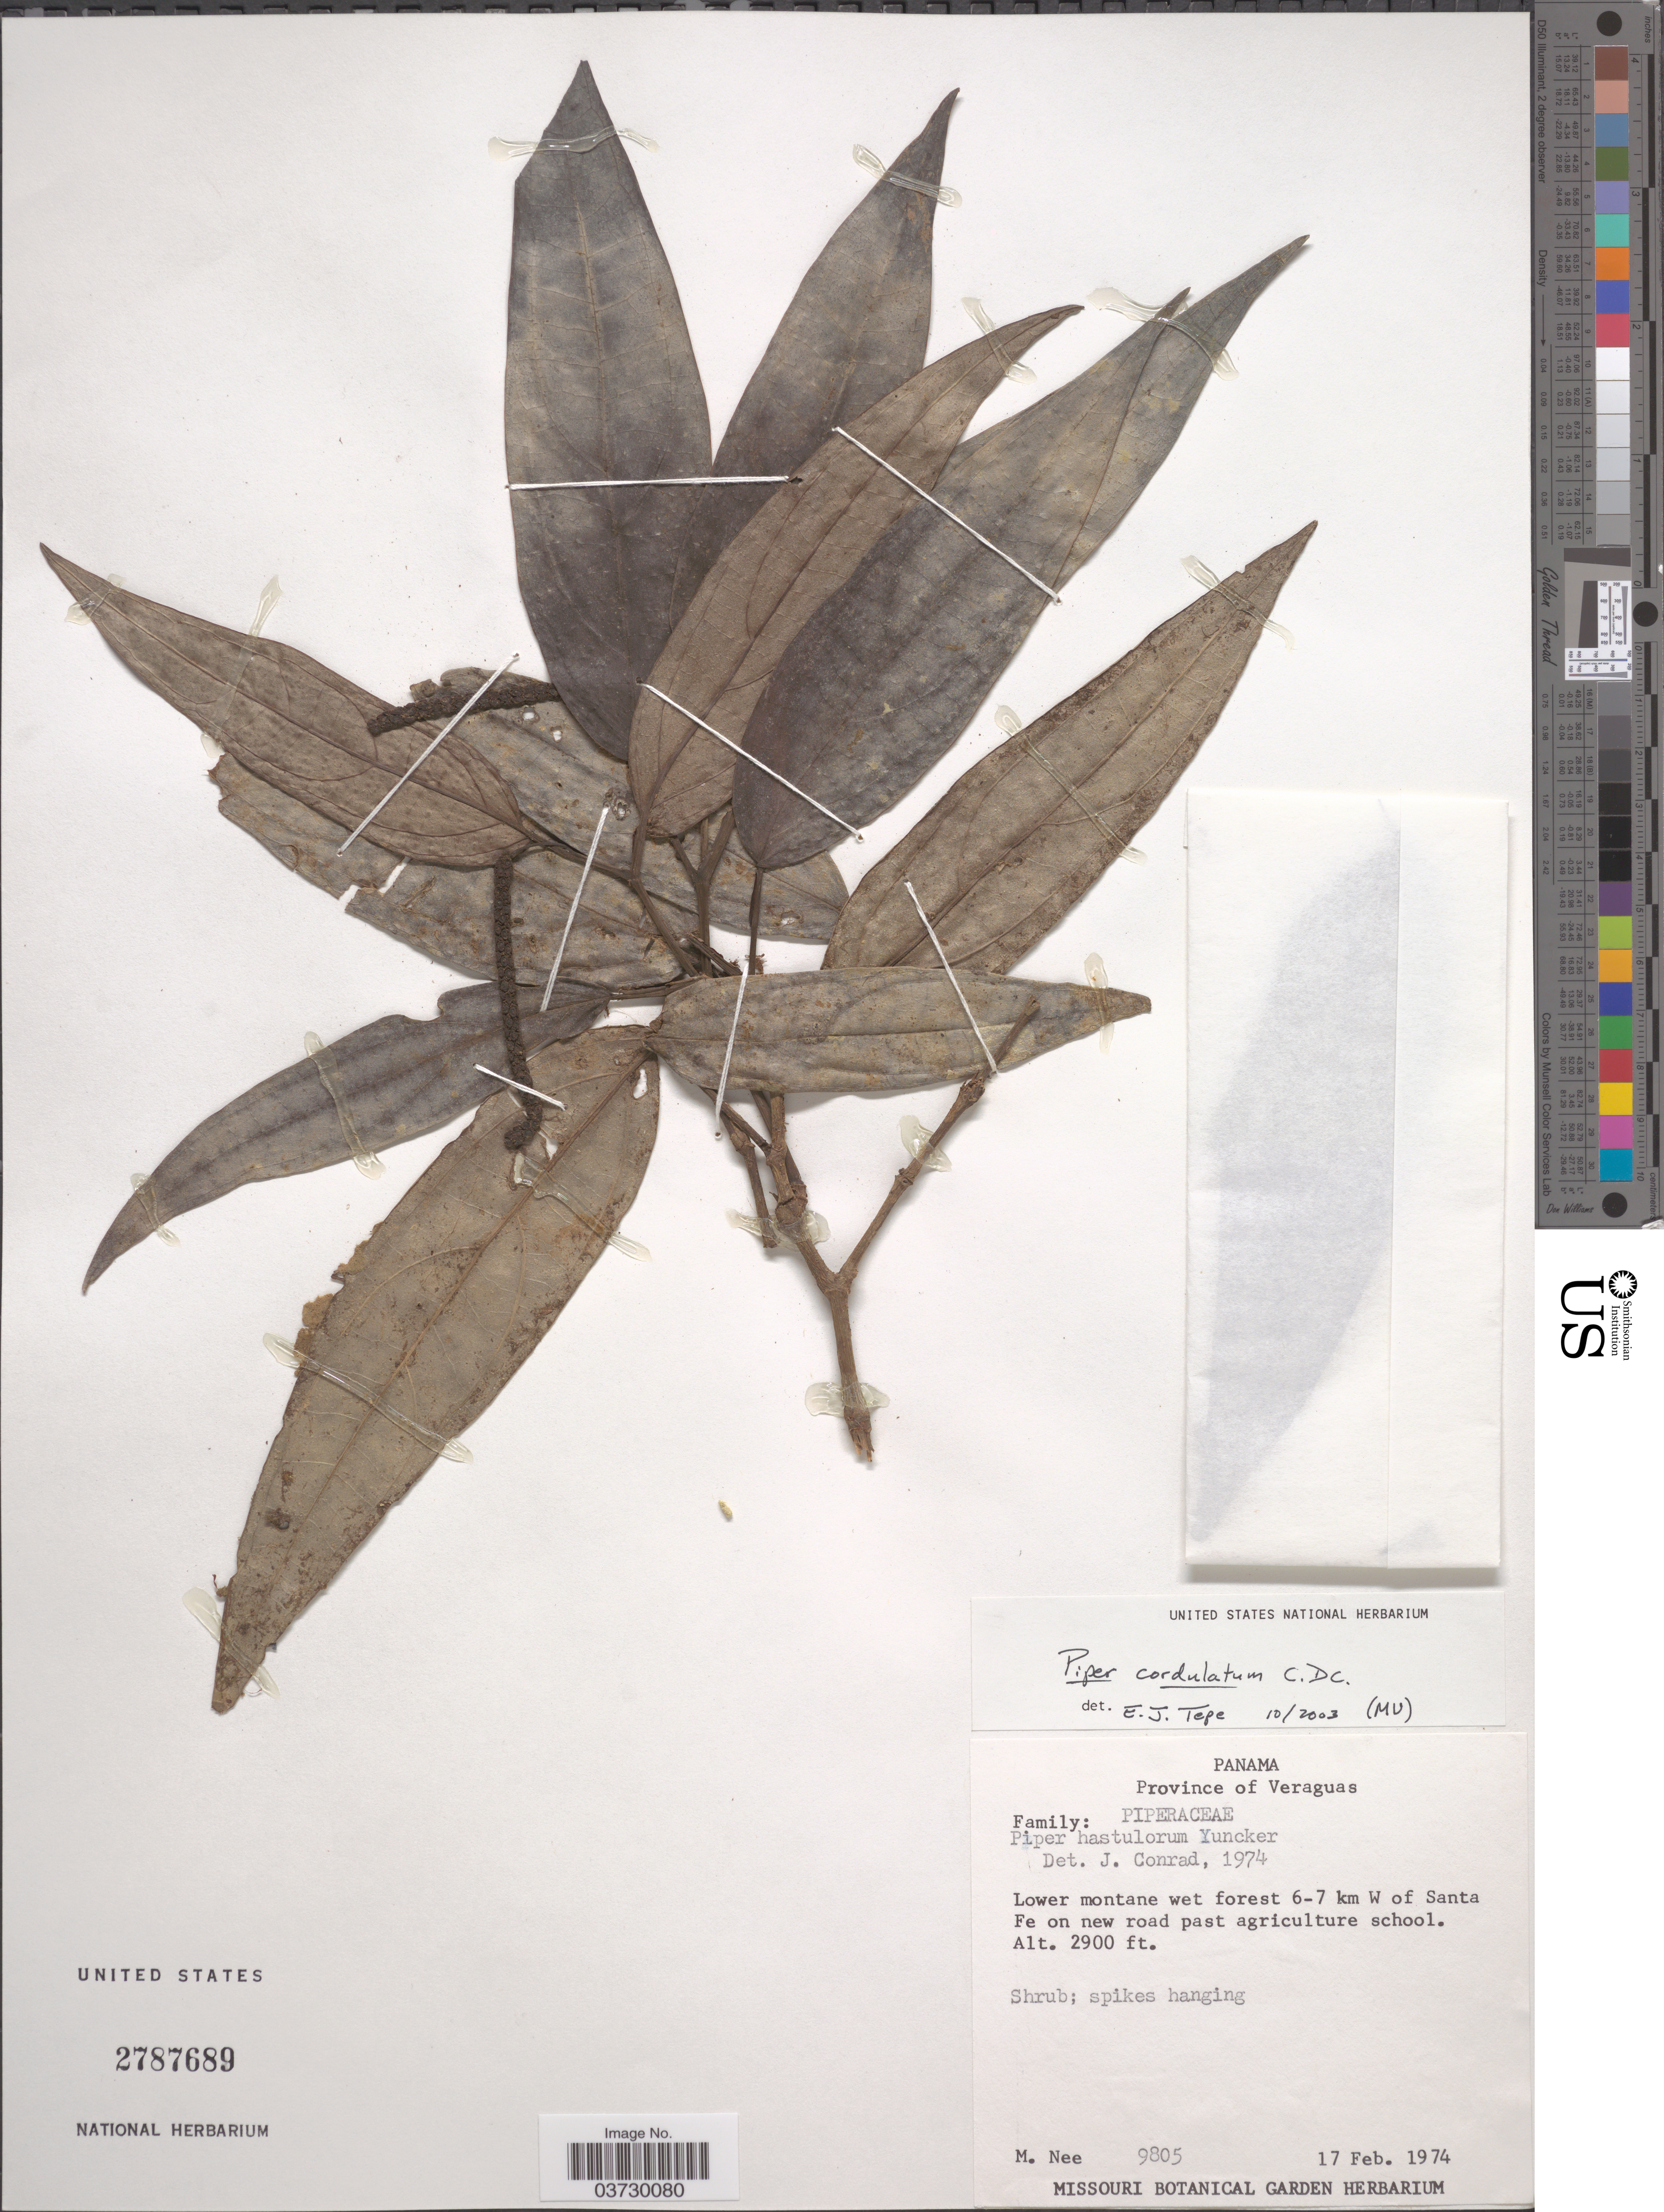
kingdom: Plantae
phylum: Tracheophyta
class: Magnoliopsida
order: Piperales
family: Piperaceae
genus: Piper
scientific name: Piper cordulatum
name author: C. DC.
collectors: M. Nee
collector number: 9805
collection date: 1974-02-17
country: Panama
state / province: Veraguas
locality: Lower montane wet forest 6-7 km W of Santa Fe on new road past agriculture school.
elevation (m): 884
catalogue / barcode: US 2787689